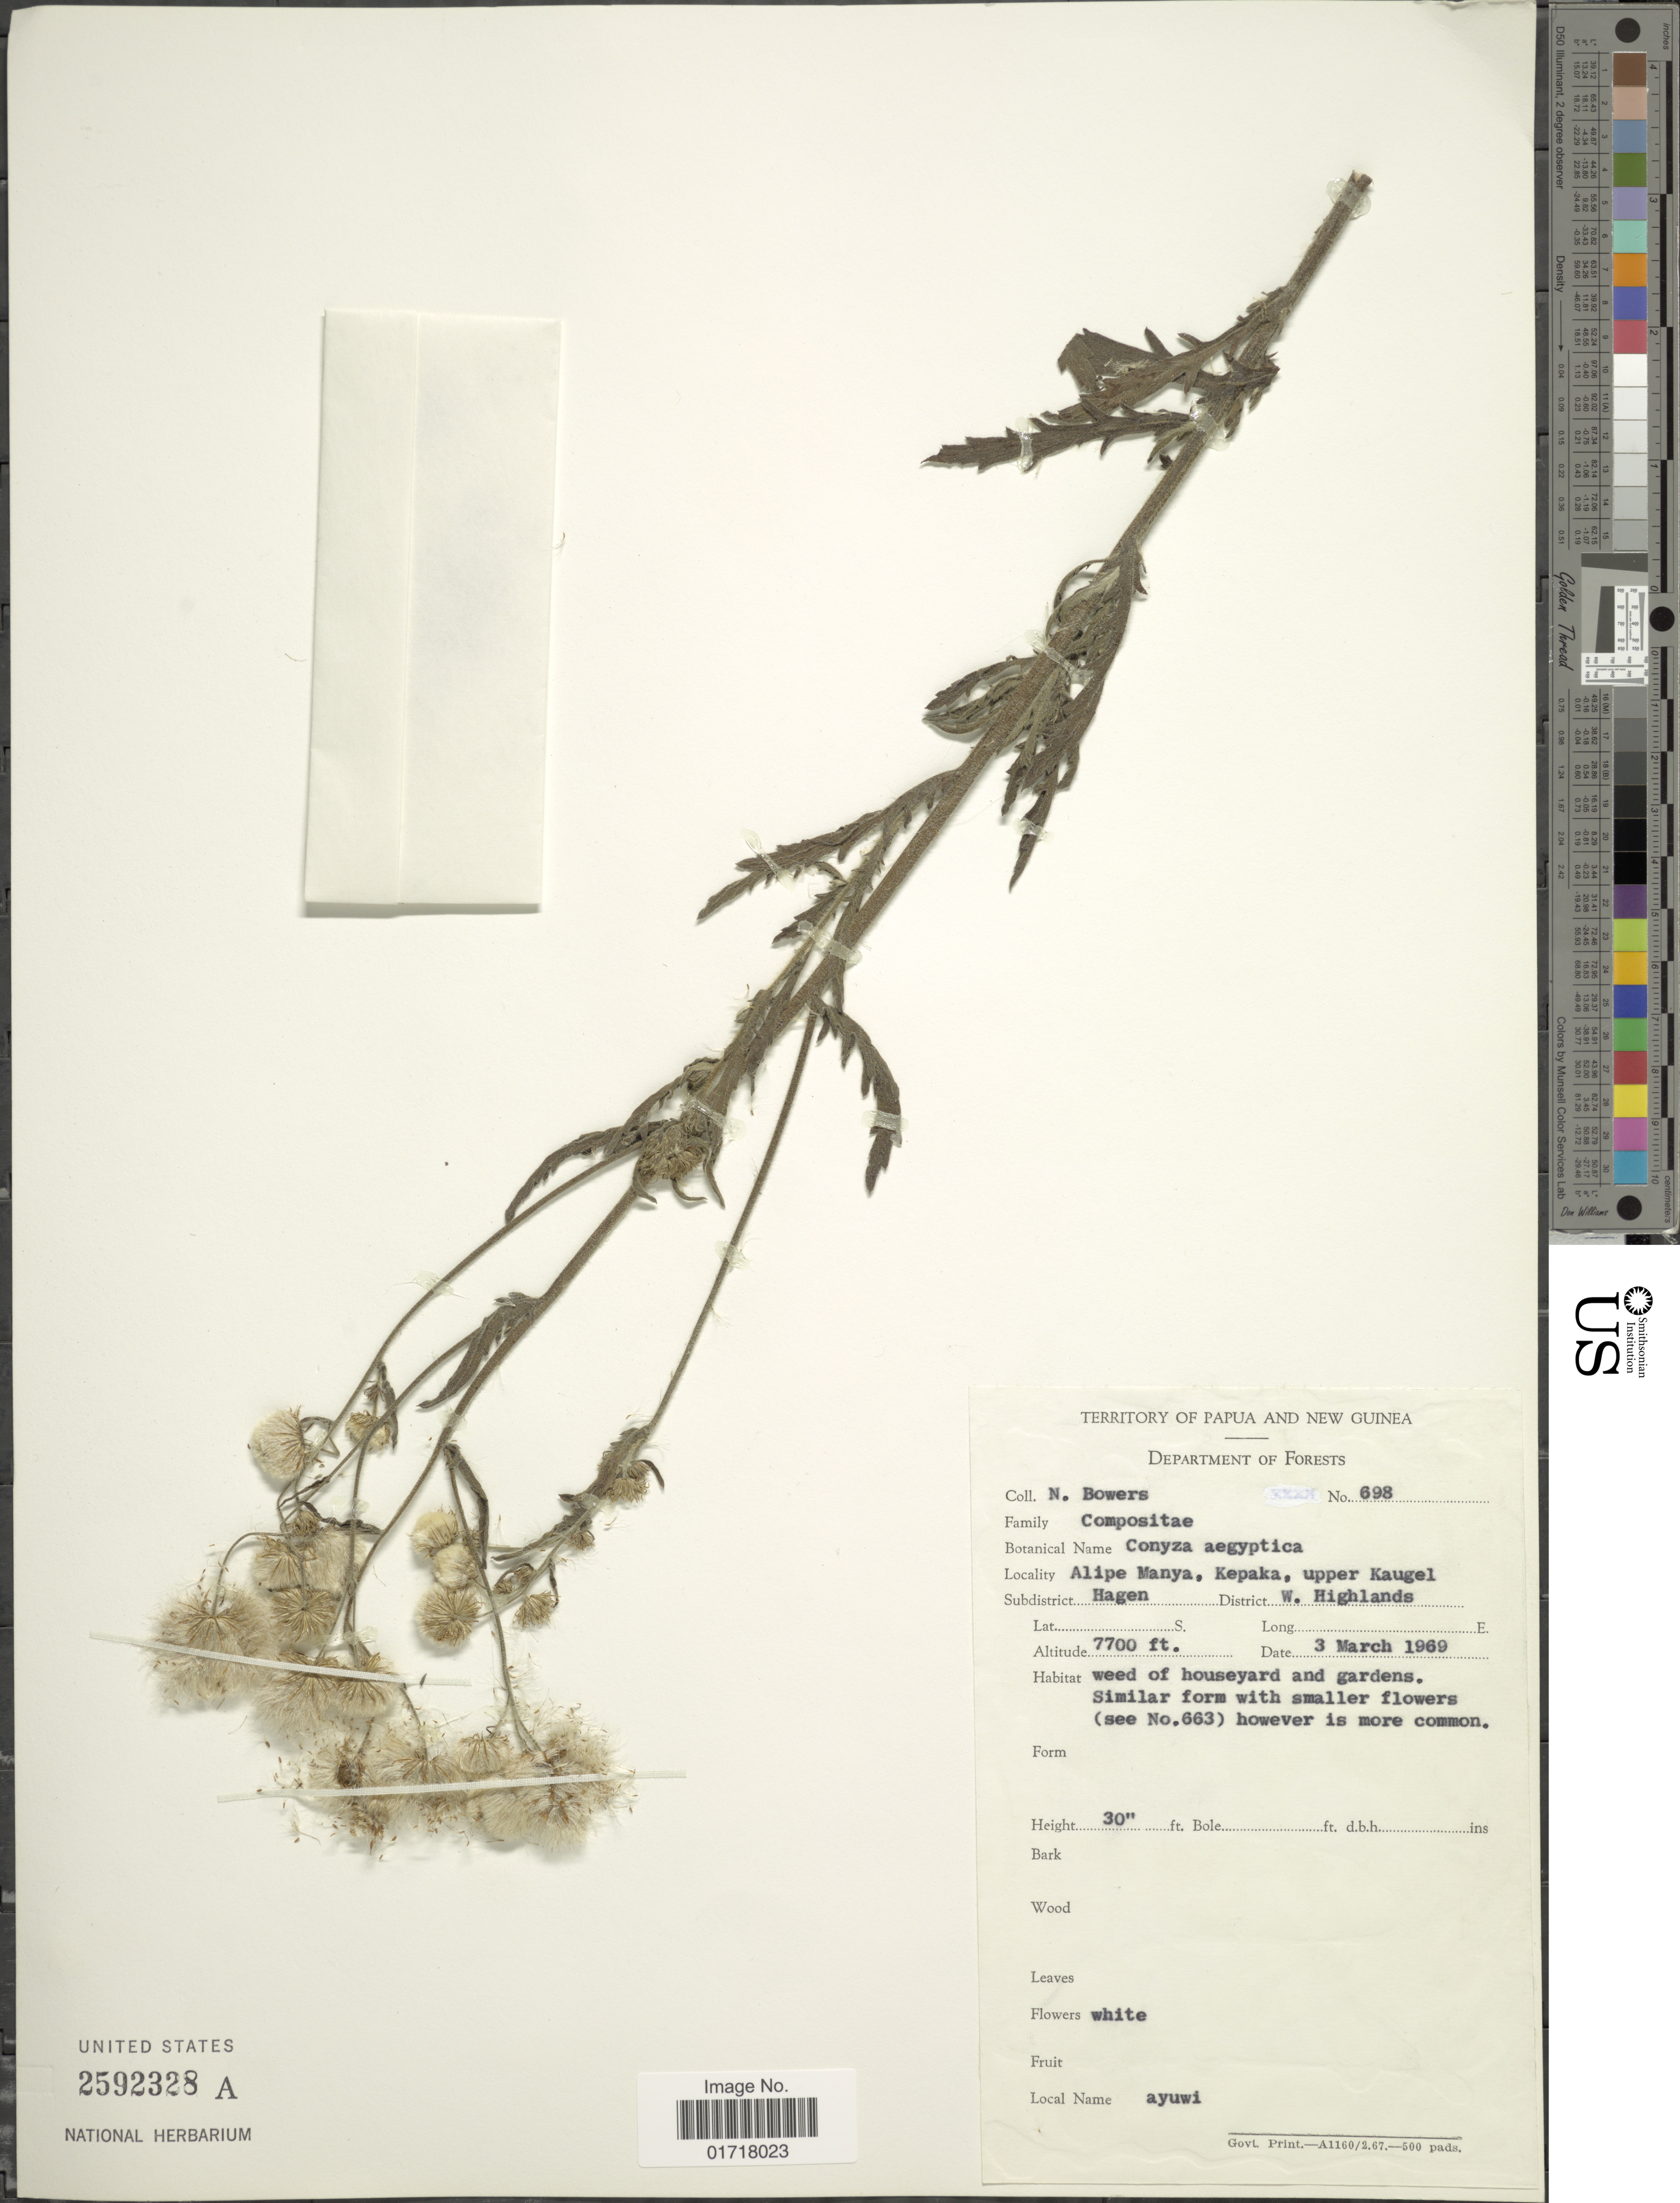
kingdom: Plantae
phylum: Tracheophyta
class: Magnoliopsida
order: Asterales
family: Asteraceae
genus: Nidorella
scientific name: Nidorella aegyptiaca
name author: (L.) J.C. Manning & Goldblatt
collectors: N. Bowers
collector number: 698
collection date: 1969-03-03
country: Papua New Guinea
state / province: Western Highlands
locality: Papua and New Guinea, Alipe Manya, Kepaka, upper Kaugel, Subdistrict Hagen, District W. Highlands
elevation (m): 2347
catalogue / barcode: US 2592328A